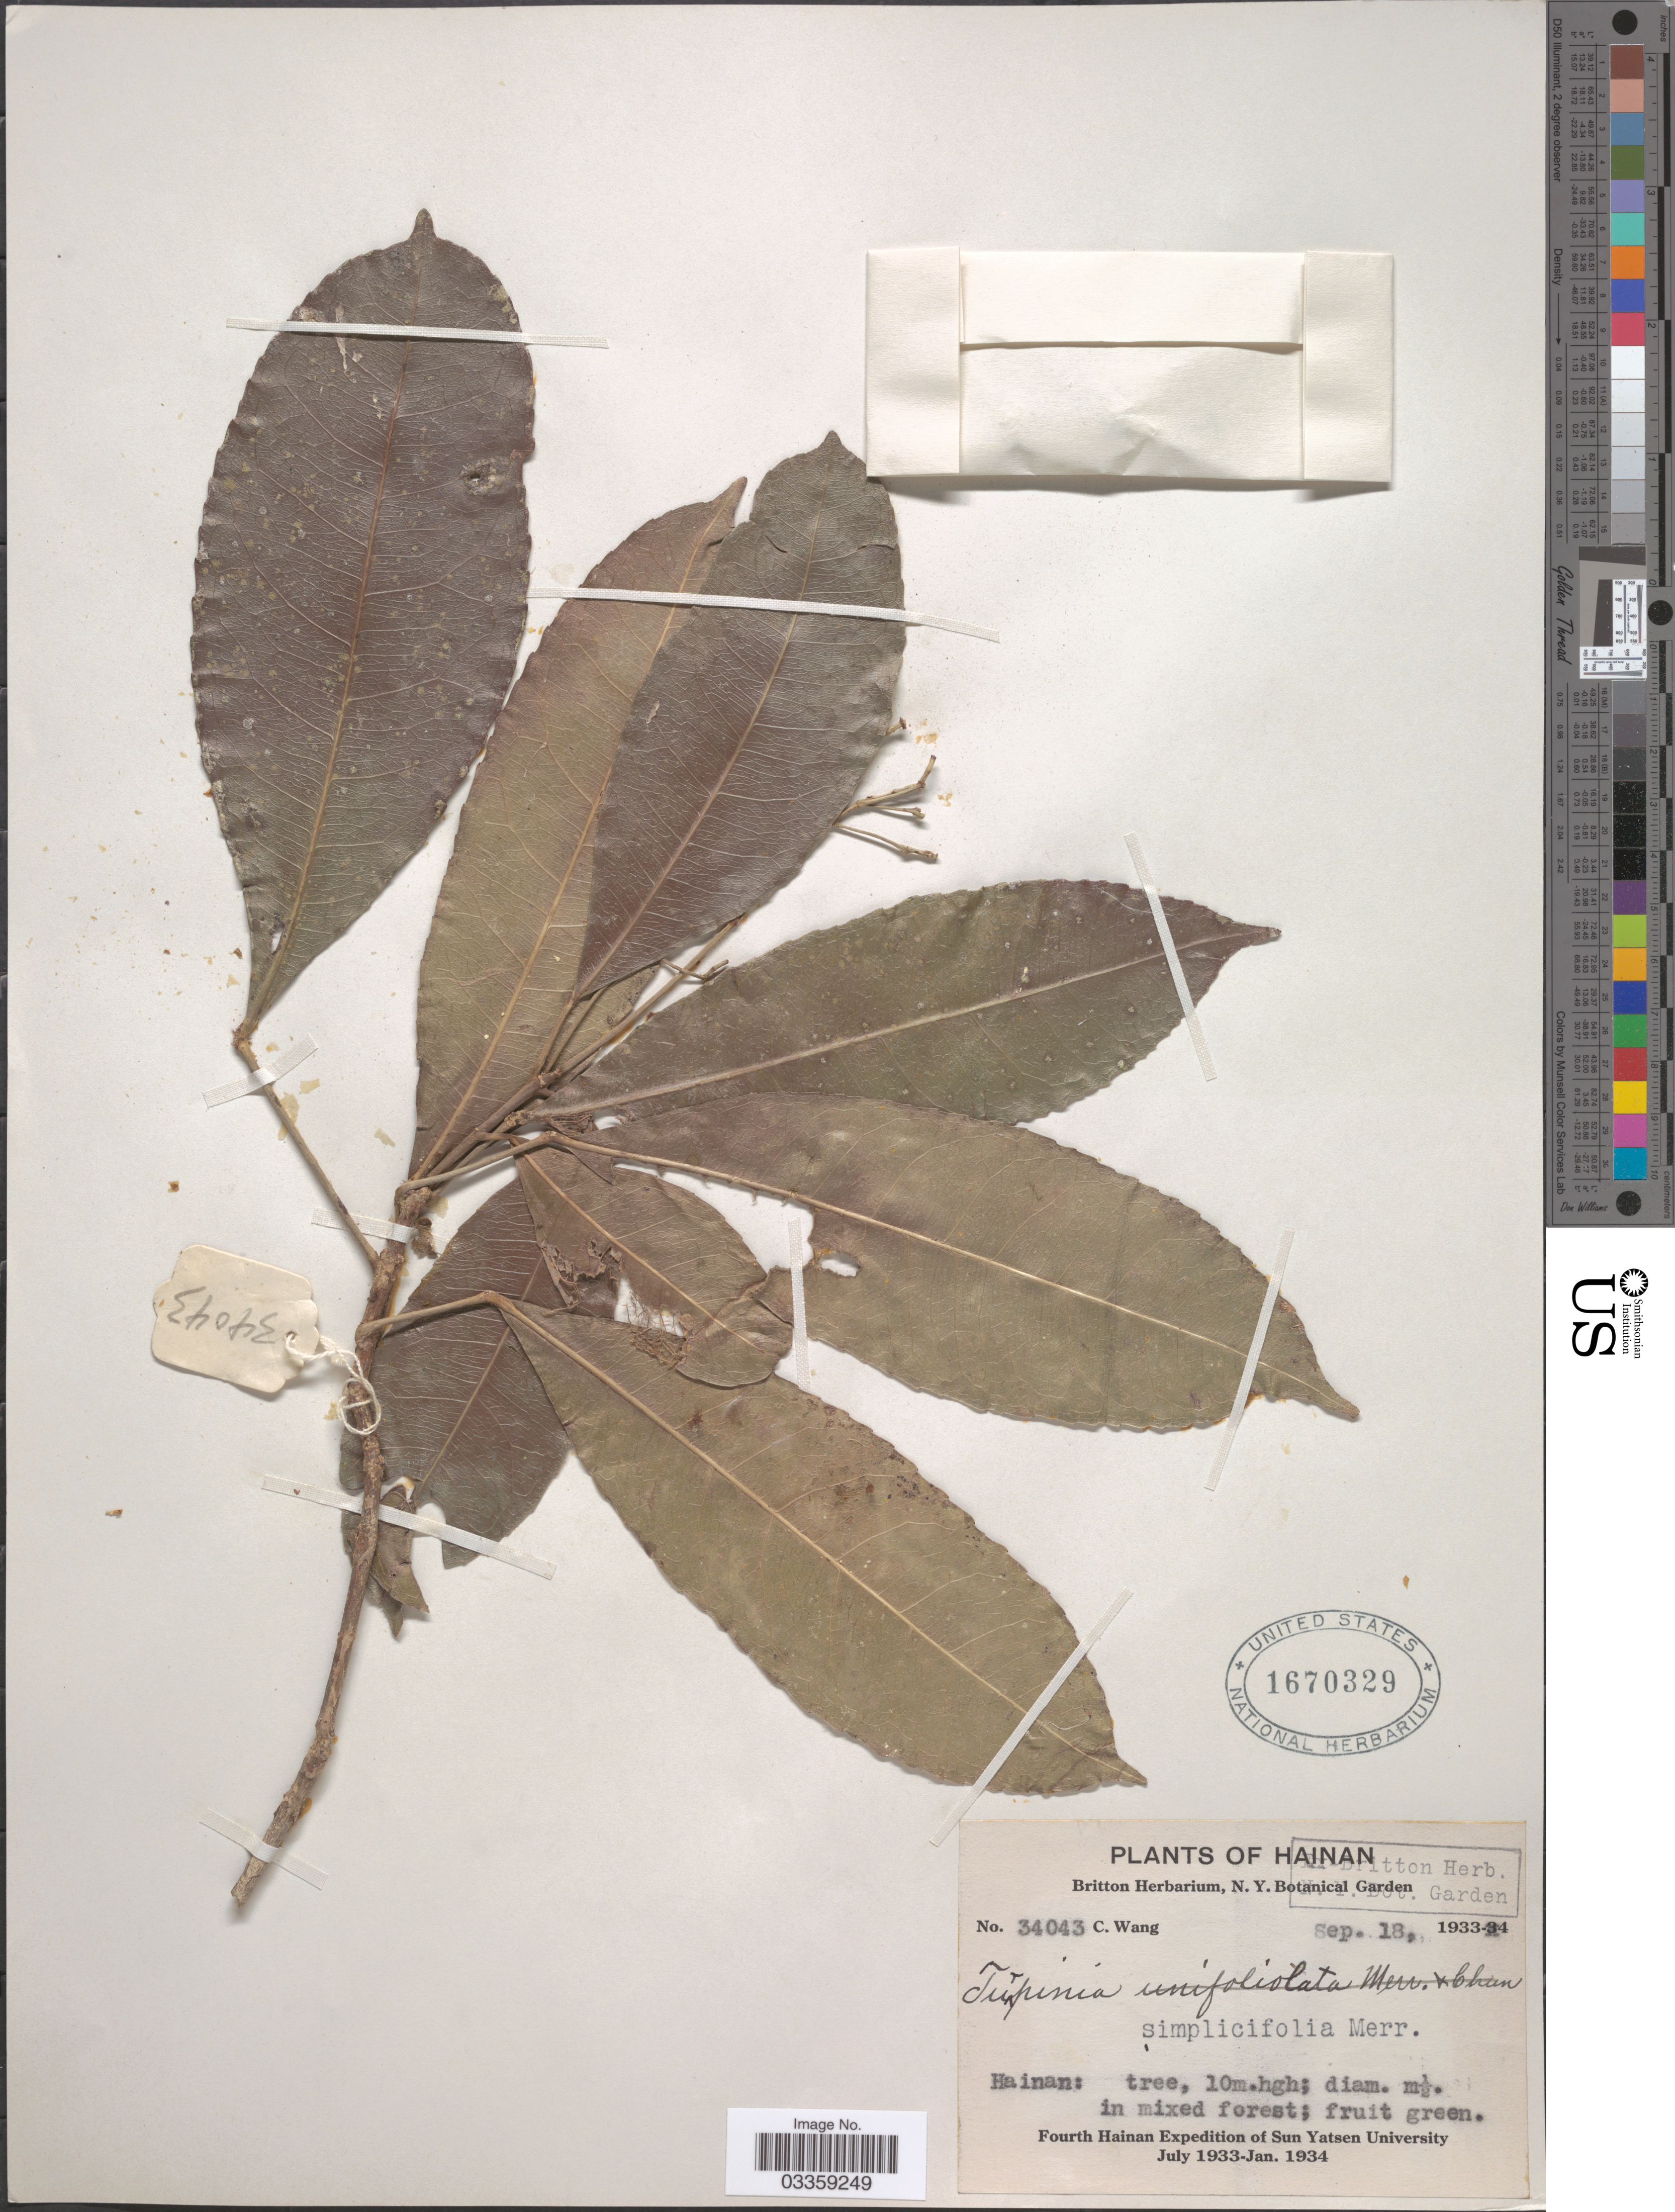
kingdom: Plantae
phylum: Tracheophyta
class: Magnoliopsida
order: Crossosomatales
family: Staphyleaceae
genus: Turpinia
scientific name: Turpinia simplicifolia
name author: Merr.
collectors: C. Wang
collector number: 34043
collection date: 1933-09-18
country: China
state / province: Hainan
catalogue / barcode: US 1670329